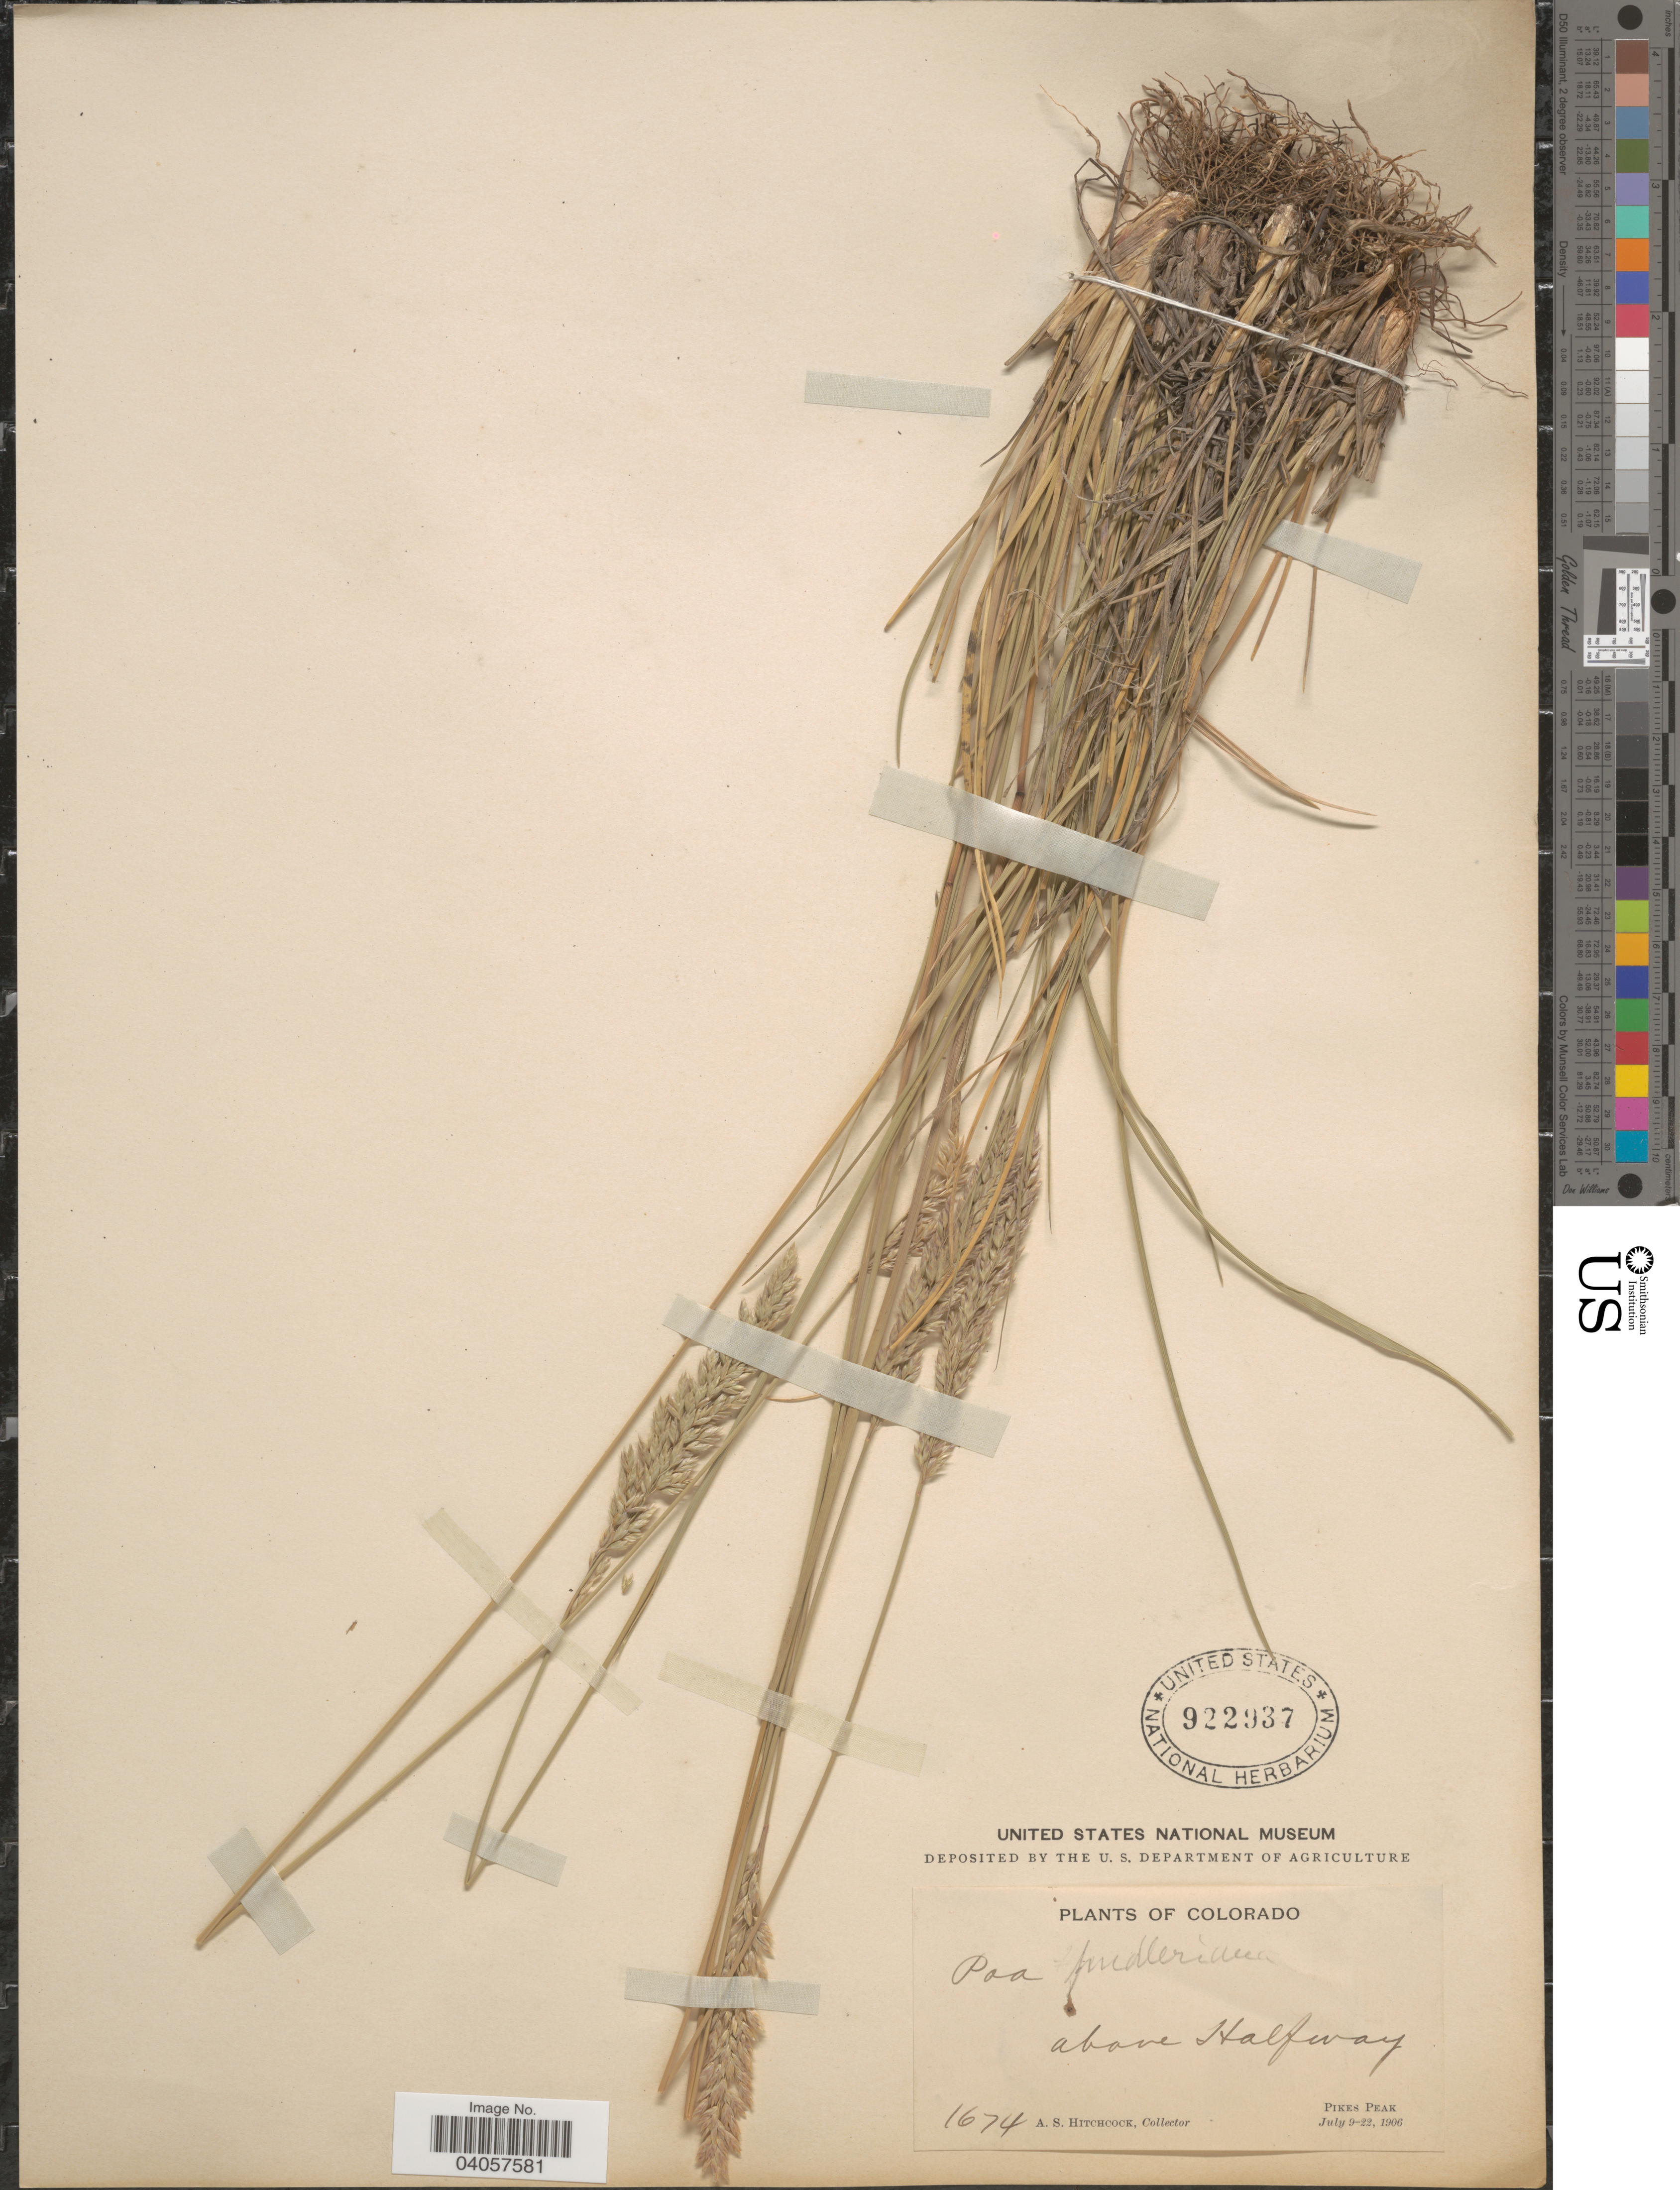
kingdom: Plantae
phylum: Tracheophyta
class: Liliopsida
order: Poales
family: Poaceae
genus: Poa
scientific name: Poa fendleriana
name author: (Steud.) Vasey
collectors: A. S. Hitchcock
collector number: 1674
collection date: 1906-07-09/1906-07-22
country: United States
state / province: Colorado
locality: Above Halfway. Pikes Peak.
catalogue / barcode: US 922937